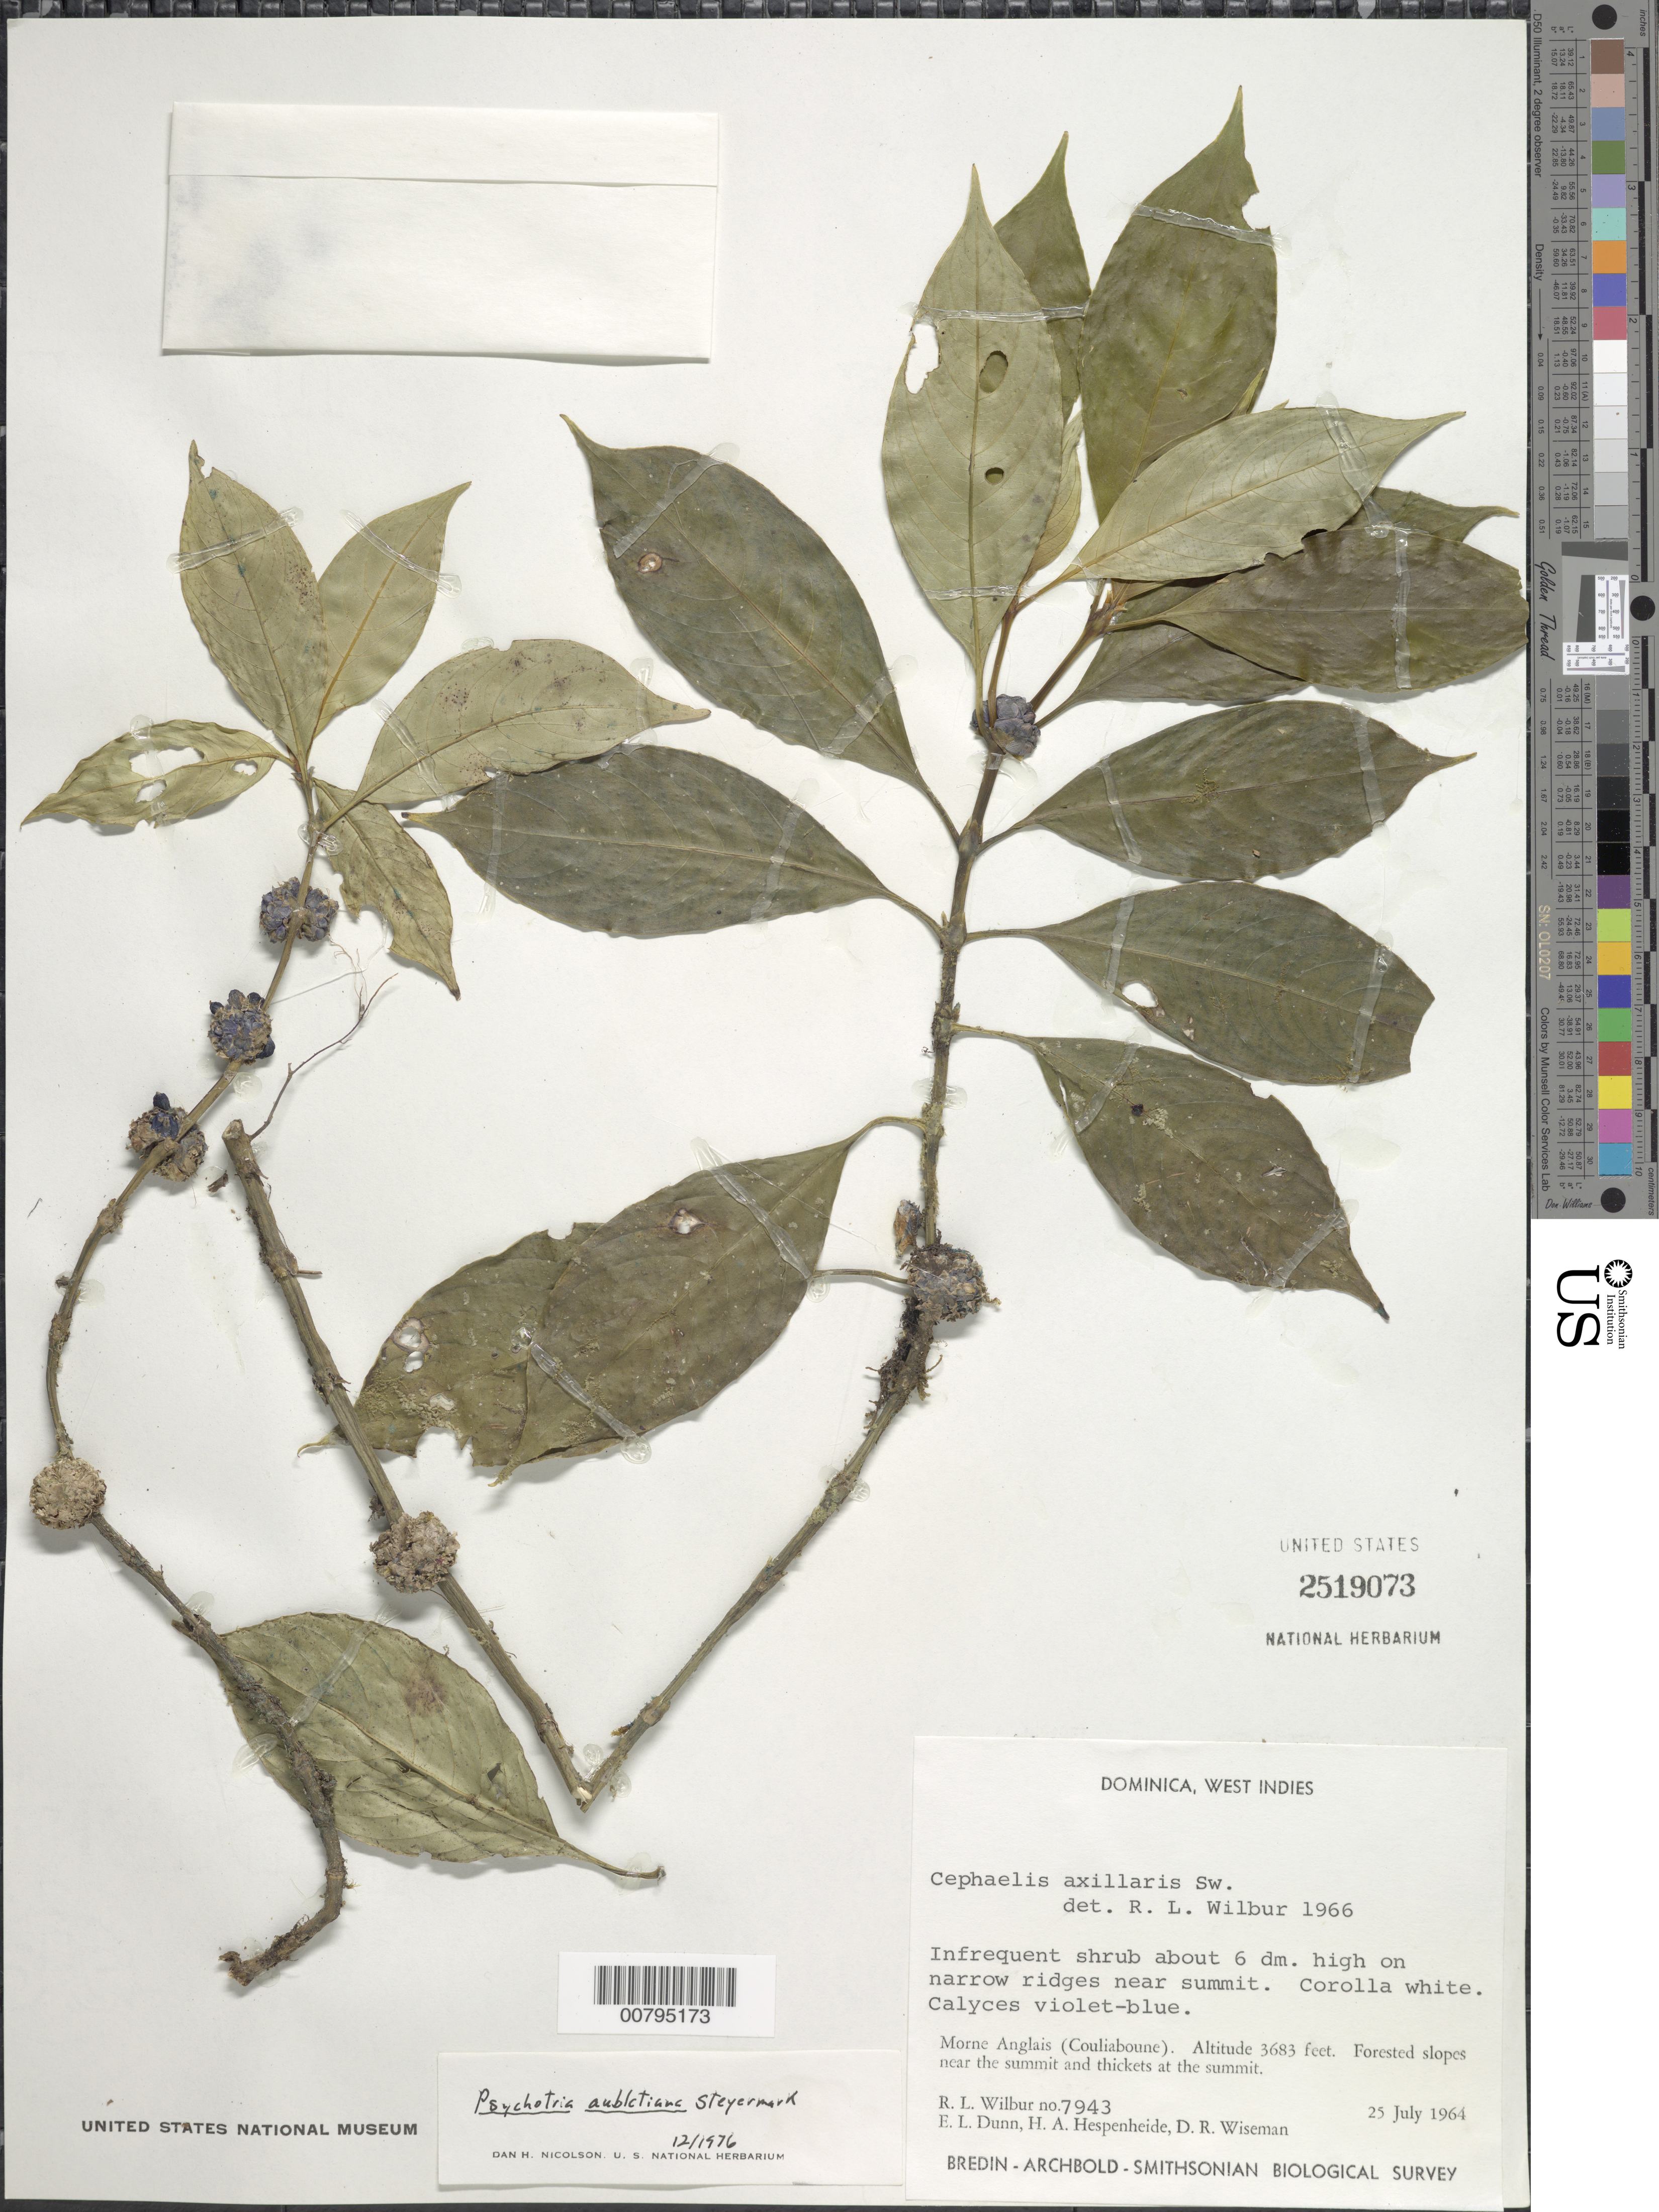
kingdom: Plantae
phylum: Tracheophyta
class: Magnoliopsida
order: Gentianales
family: Rubiaceae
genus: Psychotria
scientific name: Psychotria aubletiana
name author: Steyerm.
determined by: Nicholson, D. H., (US), NMNH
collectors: R. L. Wilbur, E. Dunn, H. A. Hespenheide & D. R. Wiseman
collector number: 7943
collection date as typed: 25 Jul 1964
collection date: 1964-07-25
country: Dominica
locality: Morne Anglais (Couliaboune)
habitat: Forested slopes and narrow ridges near summit, and thickets at the summit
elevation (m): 1123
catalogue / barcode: US 2519073